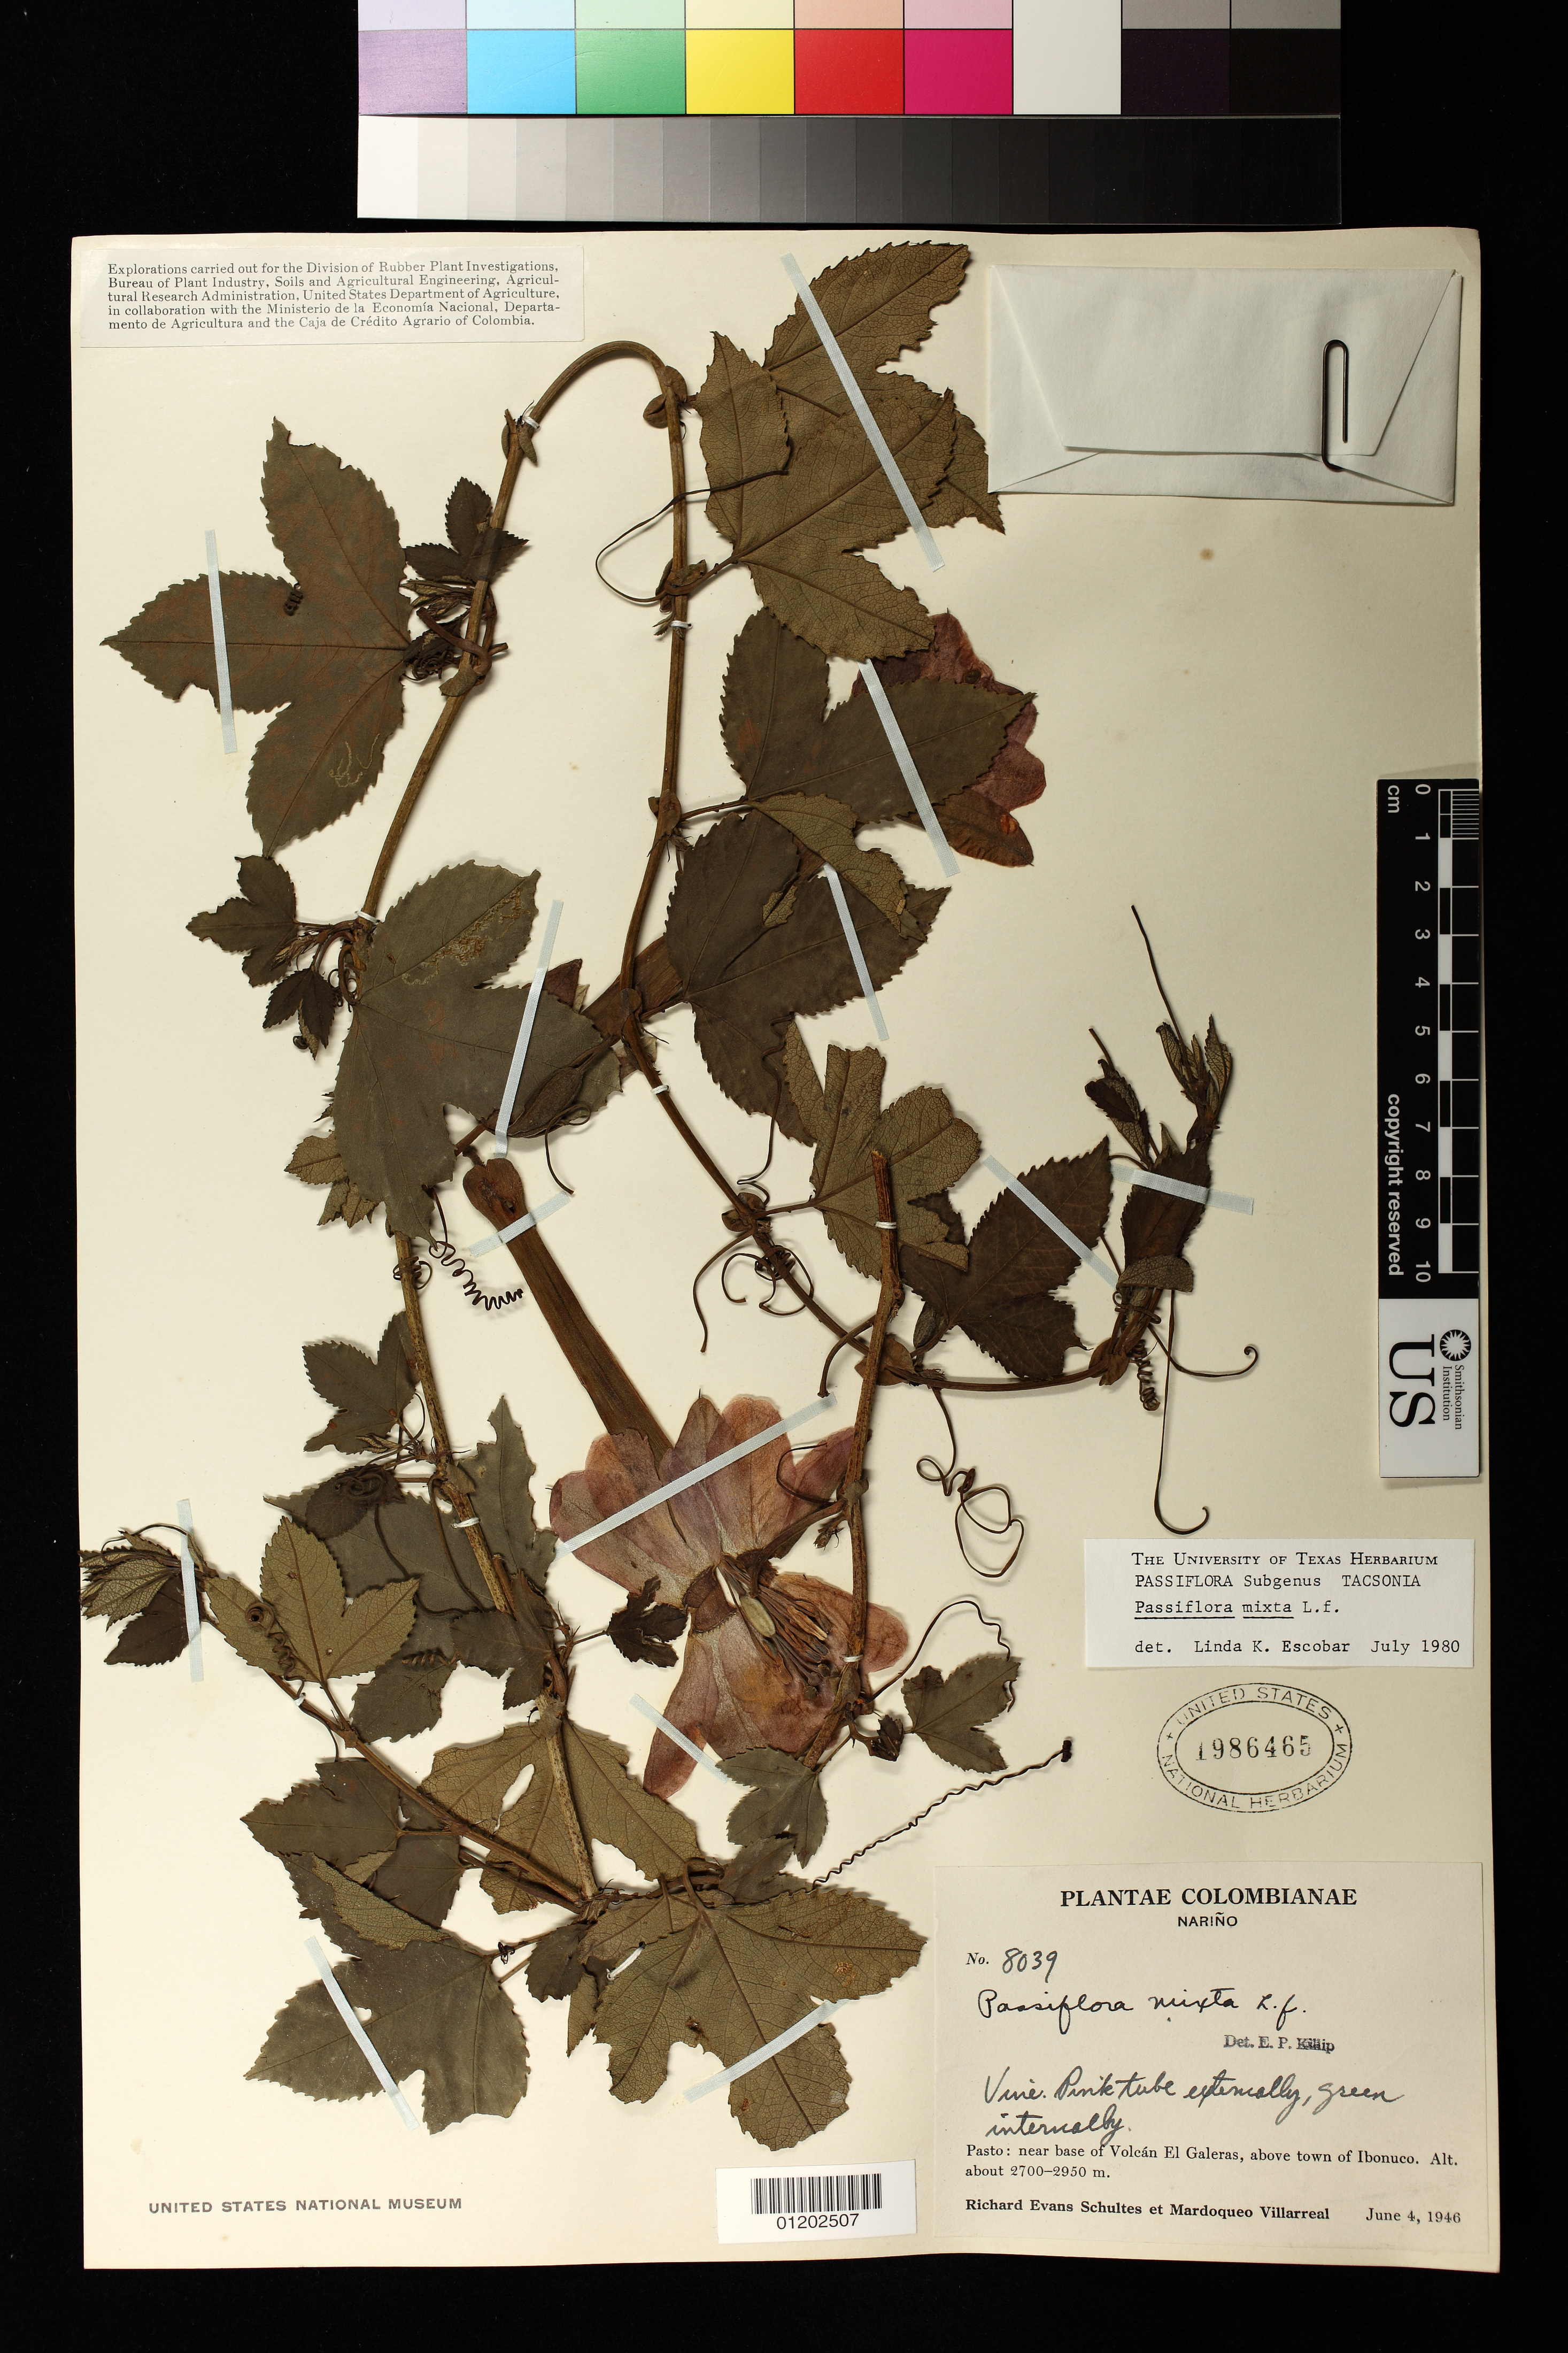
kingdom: Plantae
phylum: Tracheophyta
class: Magnoliopsida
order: Malpighiales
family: Passifloraceae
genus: Passiflora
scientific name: Passiflora mixta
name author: L. f.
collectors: R. E. Schultes & M. Villarreal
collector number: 8039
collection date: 1946-06-04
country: Colombia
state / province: Nariño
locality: Pasto: near base of Volcán El Galeras, above town of Ibonuco.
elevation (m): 2700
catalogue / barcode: US 1986465